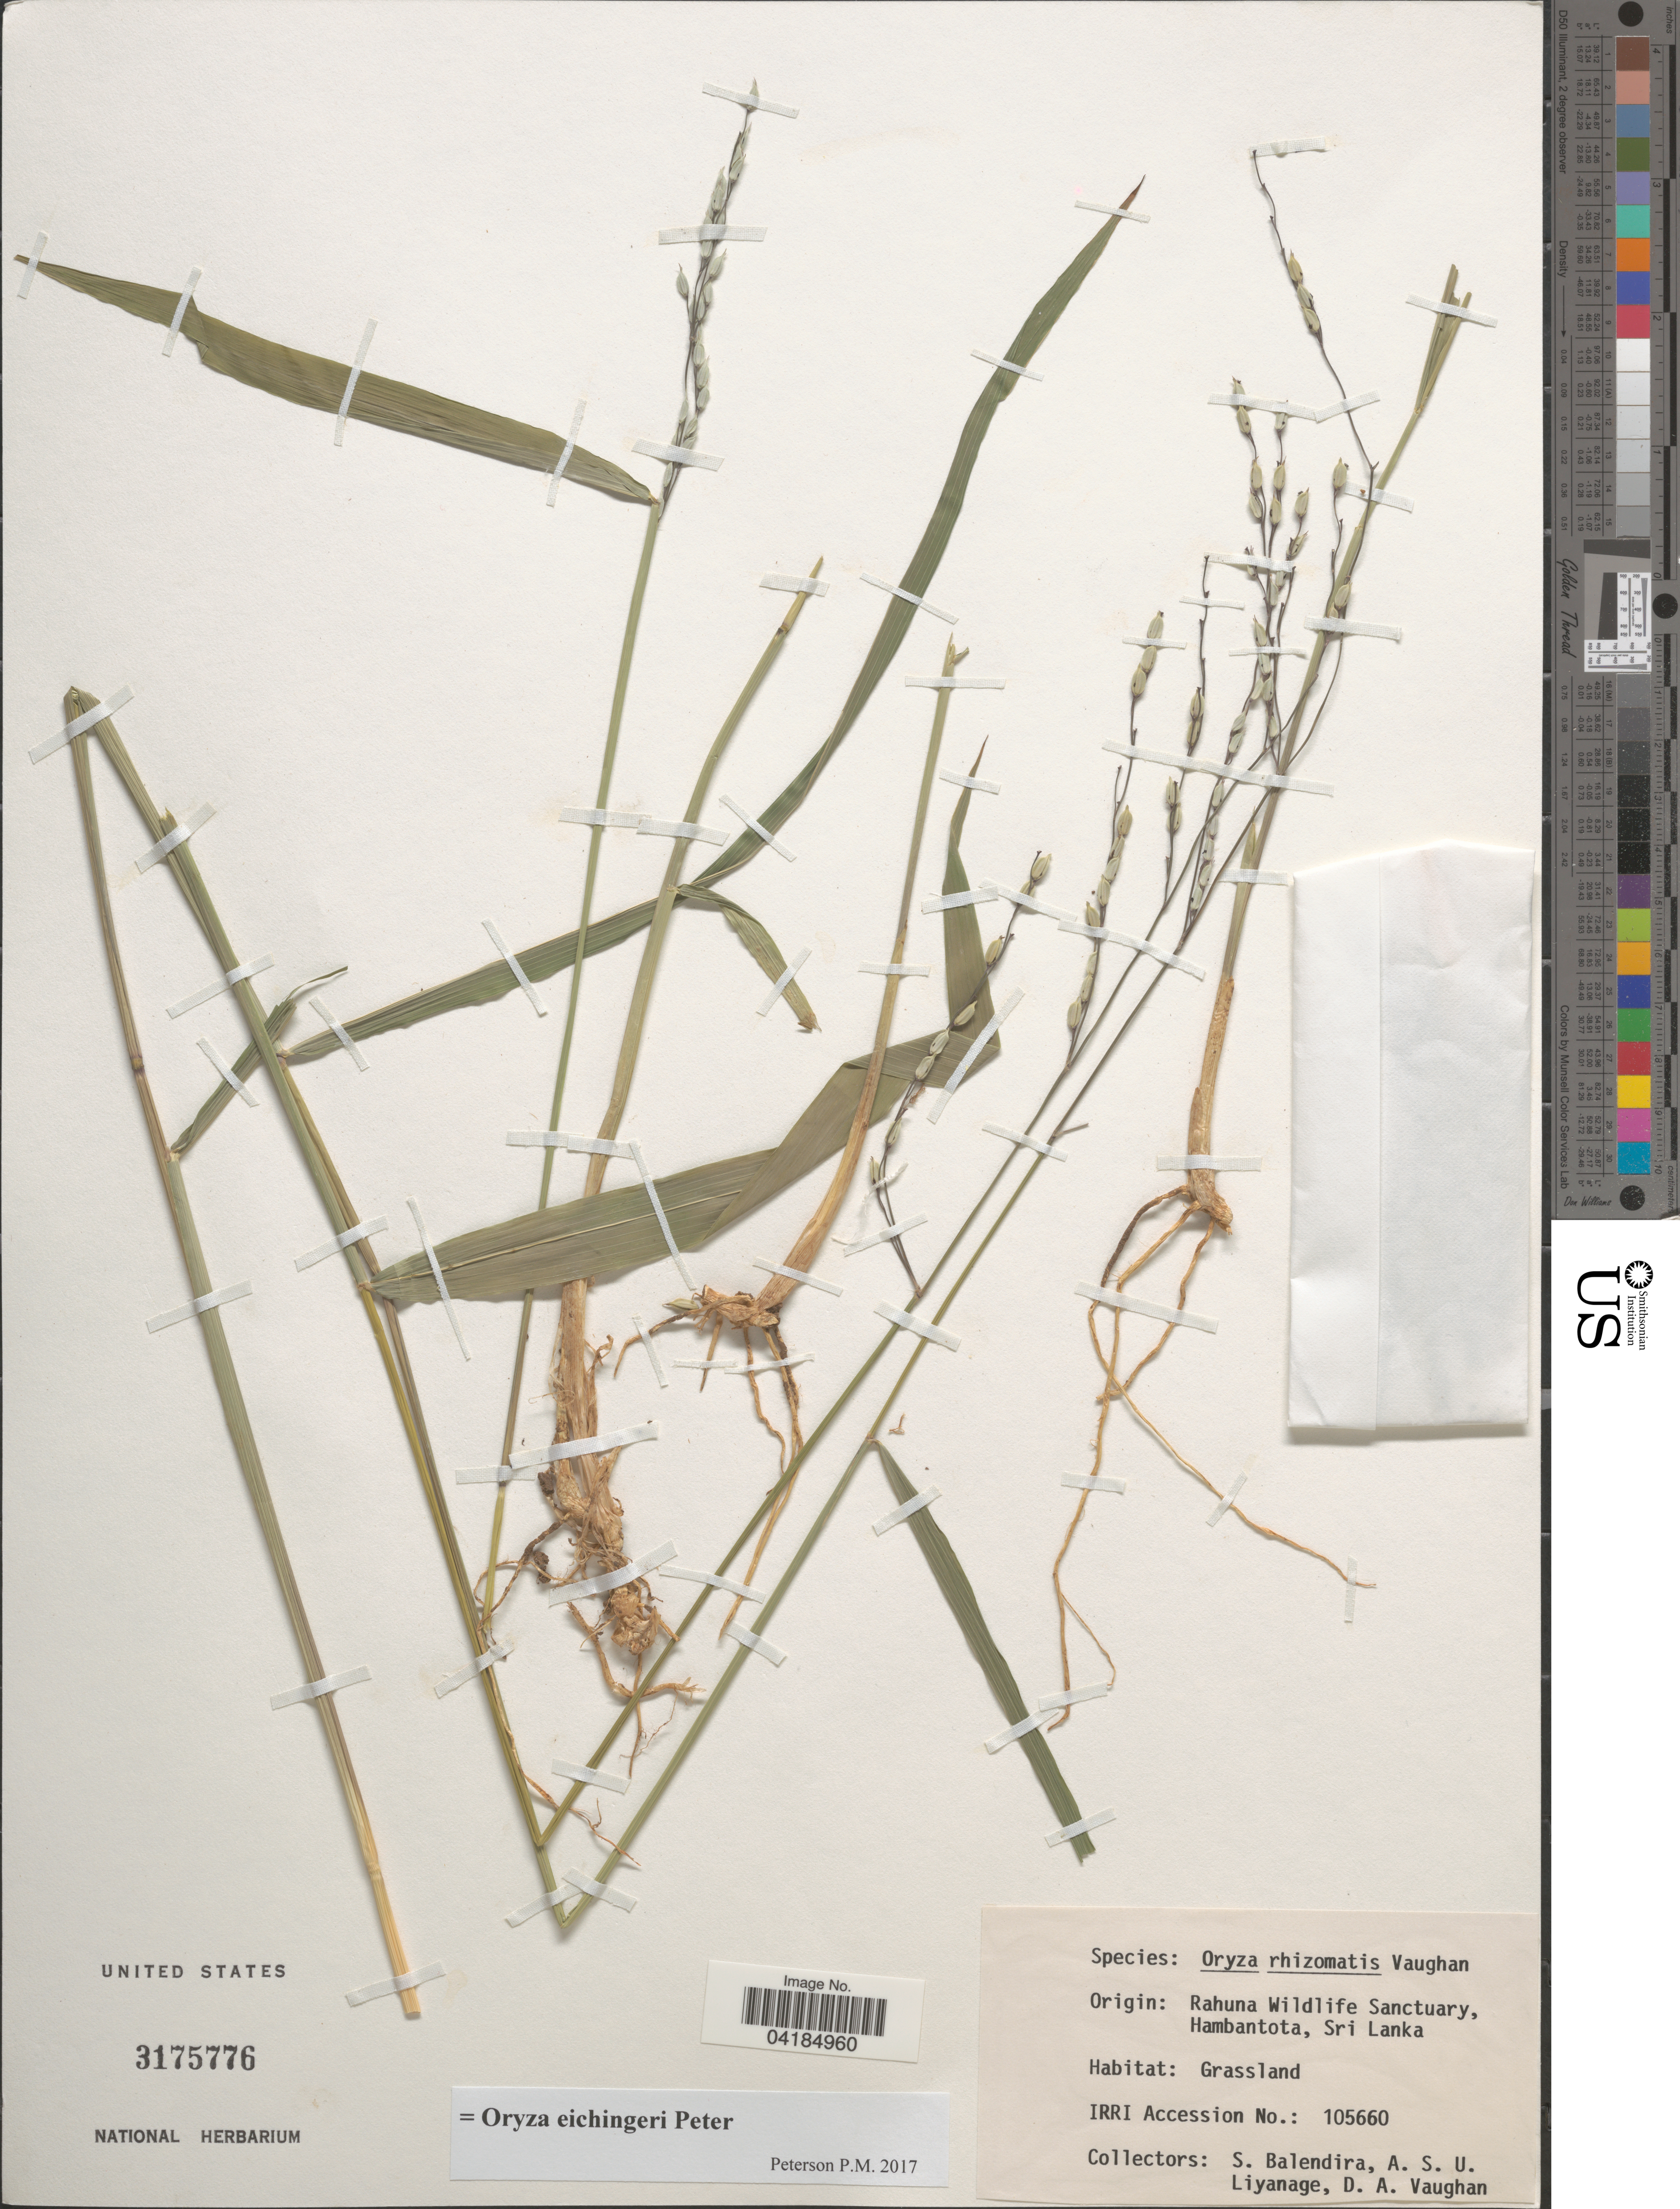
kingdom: Plantae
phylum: Tracheophyta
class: Liliopsida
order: Poales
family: Poaceae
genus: Oryza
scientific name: Oryza eichingeri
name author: Peter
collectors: S. Balendira, A. Liyanage & D. Vaughan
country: Sri Lanka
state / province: Southern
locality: Rahuna Wildlife Sanctuary, Hambantota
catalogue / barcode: US 3175776